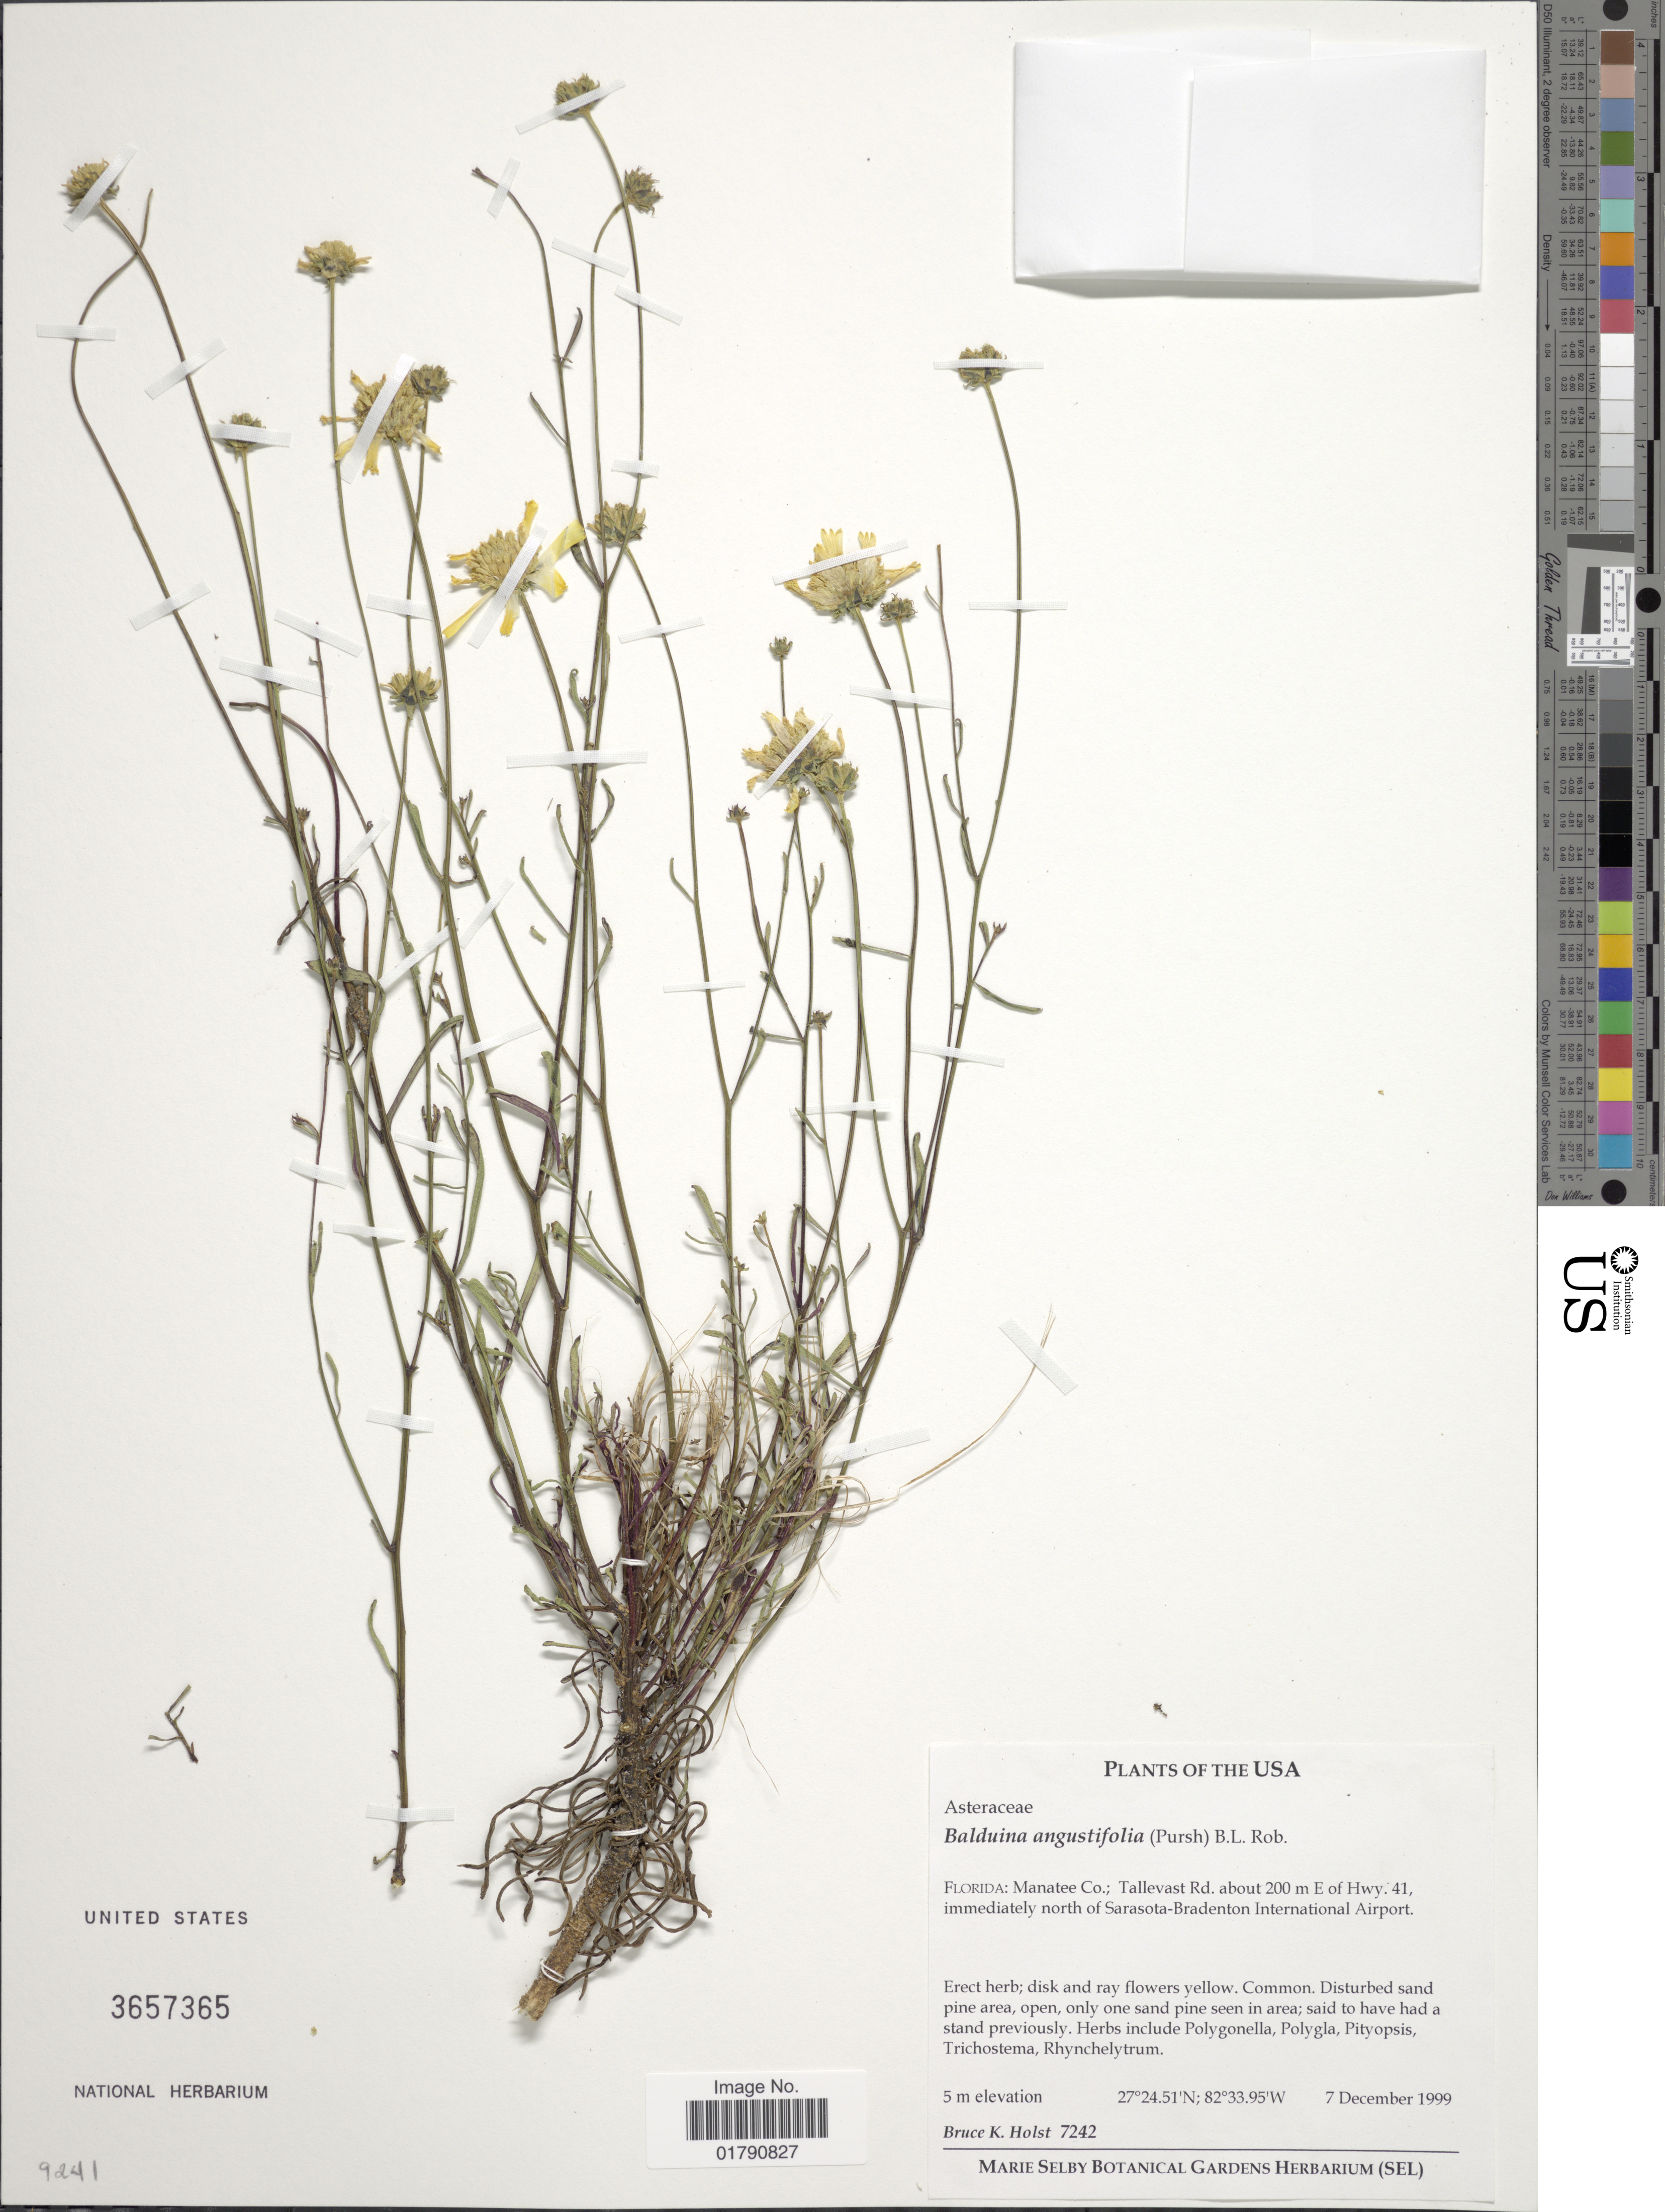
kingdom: Plantae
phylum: Tracheophyta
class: Magnoliopsida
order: Asterales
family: Asteraceae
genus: Balduina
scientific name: Balduina angustifolia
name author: (Pursh) B.L. Rob.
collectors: B. Holst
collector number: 7242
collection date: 1999-12-07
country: United States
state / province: Florida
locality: USA, Manatee Co., Tallevast Rd., E of Hwy 41, immediately north of Sarasota-Bradenton International Airport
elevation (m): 5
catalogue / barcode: US 3657365